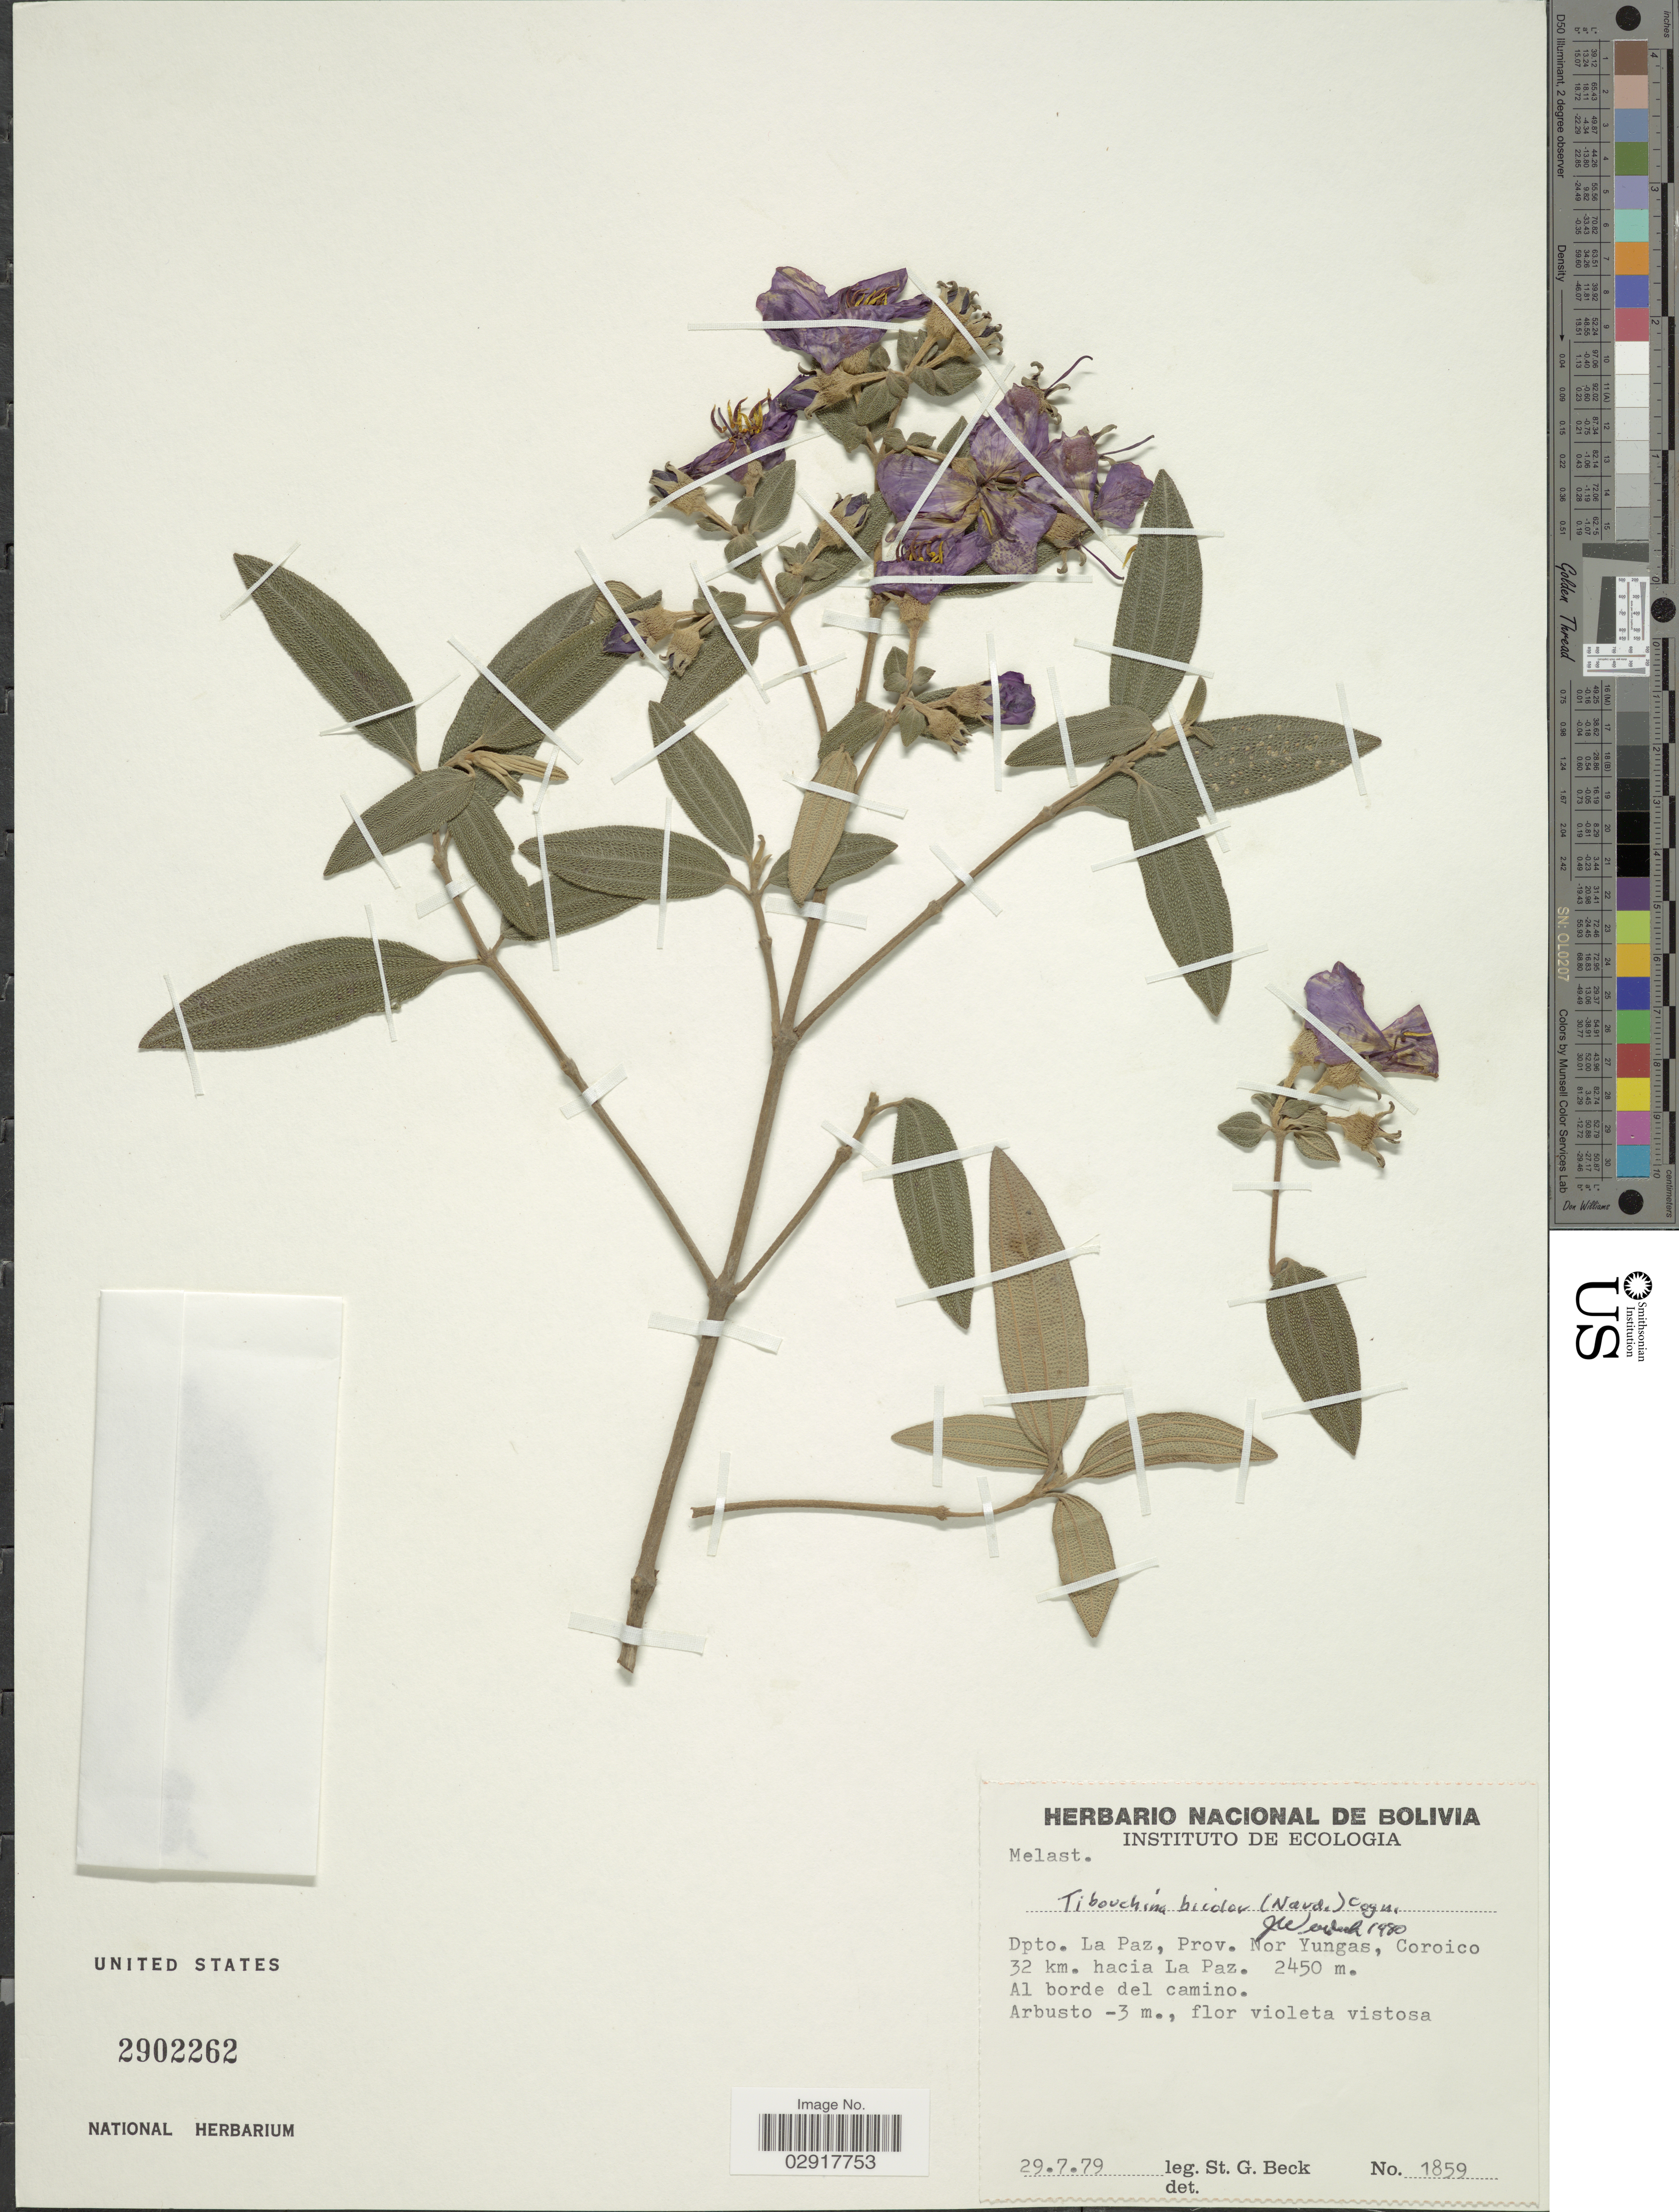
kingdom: Plantae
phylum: Tracheophyta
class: Magnoliopsida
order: Myrtales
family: Melastomataceae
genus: Tibouchina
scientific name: Tibouchina bicolor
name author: (Naudin) Cogn.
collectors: S. G. Beck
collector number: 1859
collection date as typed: Transcribed d/m/y: 29/7/79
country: Bolivia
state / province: La Paz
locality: Dpto. La Paz, Prov. Nor Yungas, Coroico 32 km. hacia La Paz.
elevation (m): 2450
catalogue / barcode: US 2902262